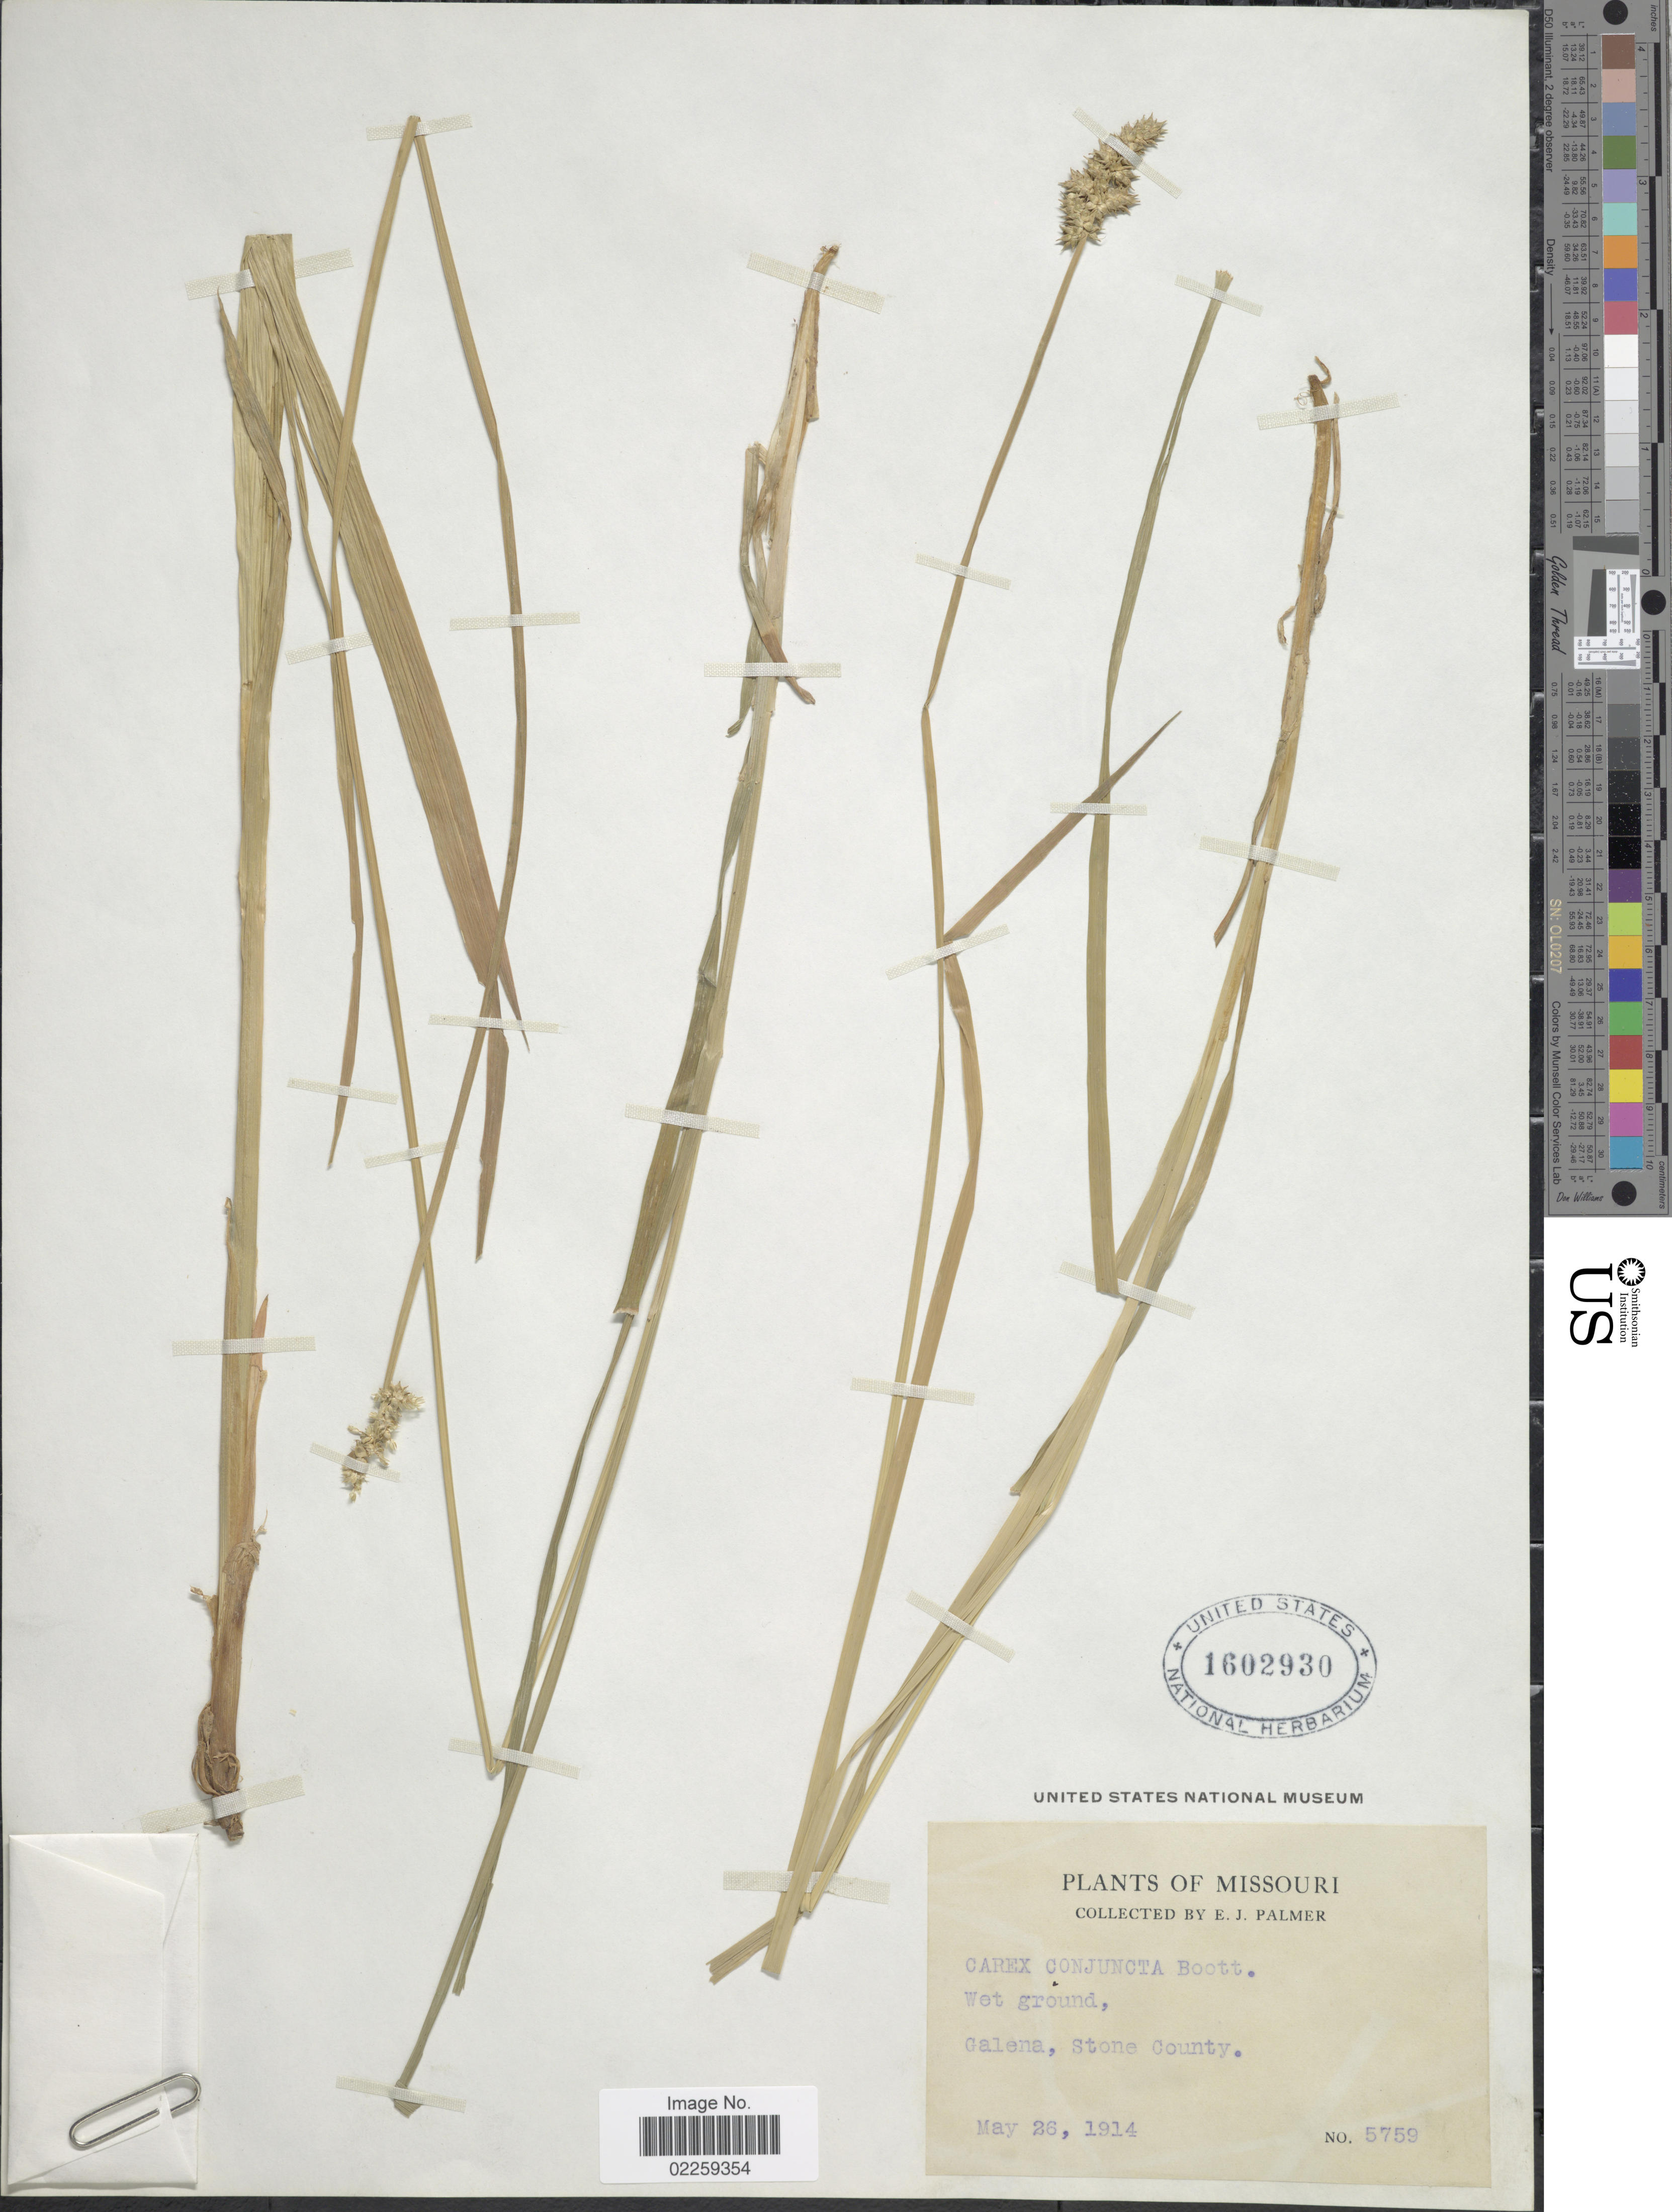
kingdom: Plantae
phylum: Tracheophyta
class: Liliopsida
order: Poales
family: Cyperaceae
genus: Carex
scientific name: Carex conjuncta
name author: Boott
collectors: E. J. Palmer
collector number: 5759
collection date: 1914-05-26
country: United States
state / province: Missouri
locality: Galena, Stone County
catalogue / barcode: US 1602930